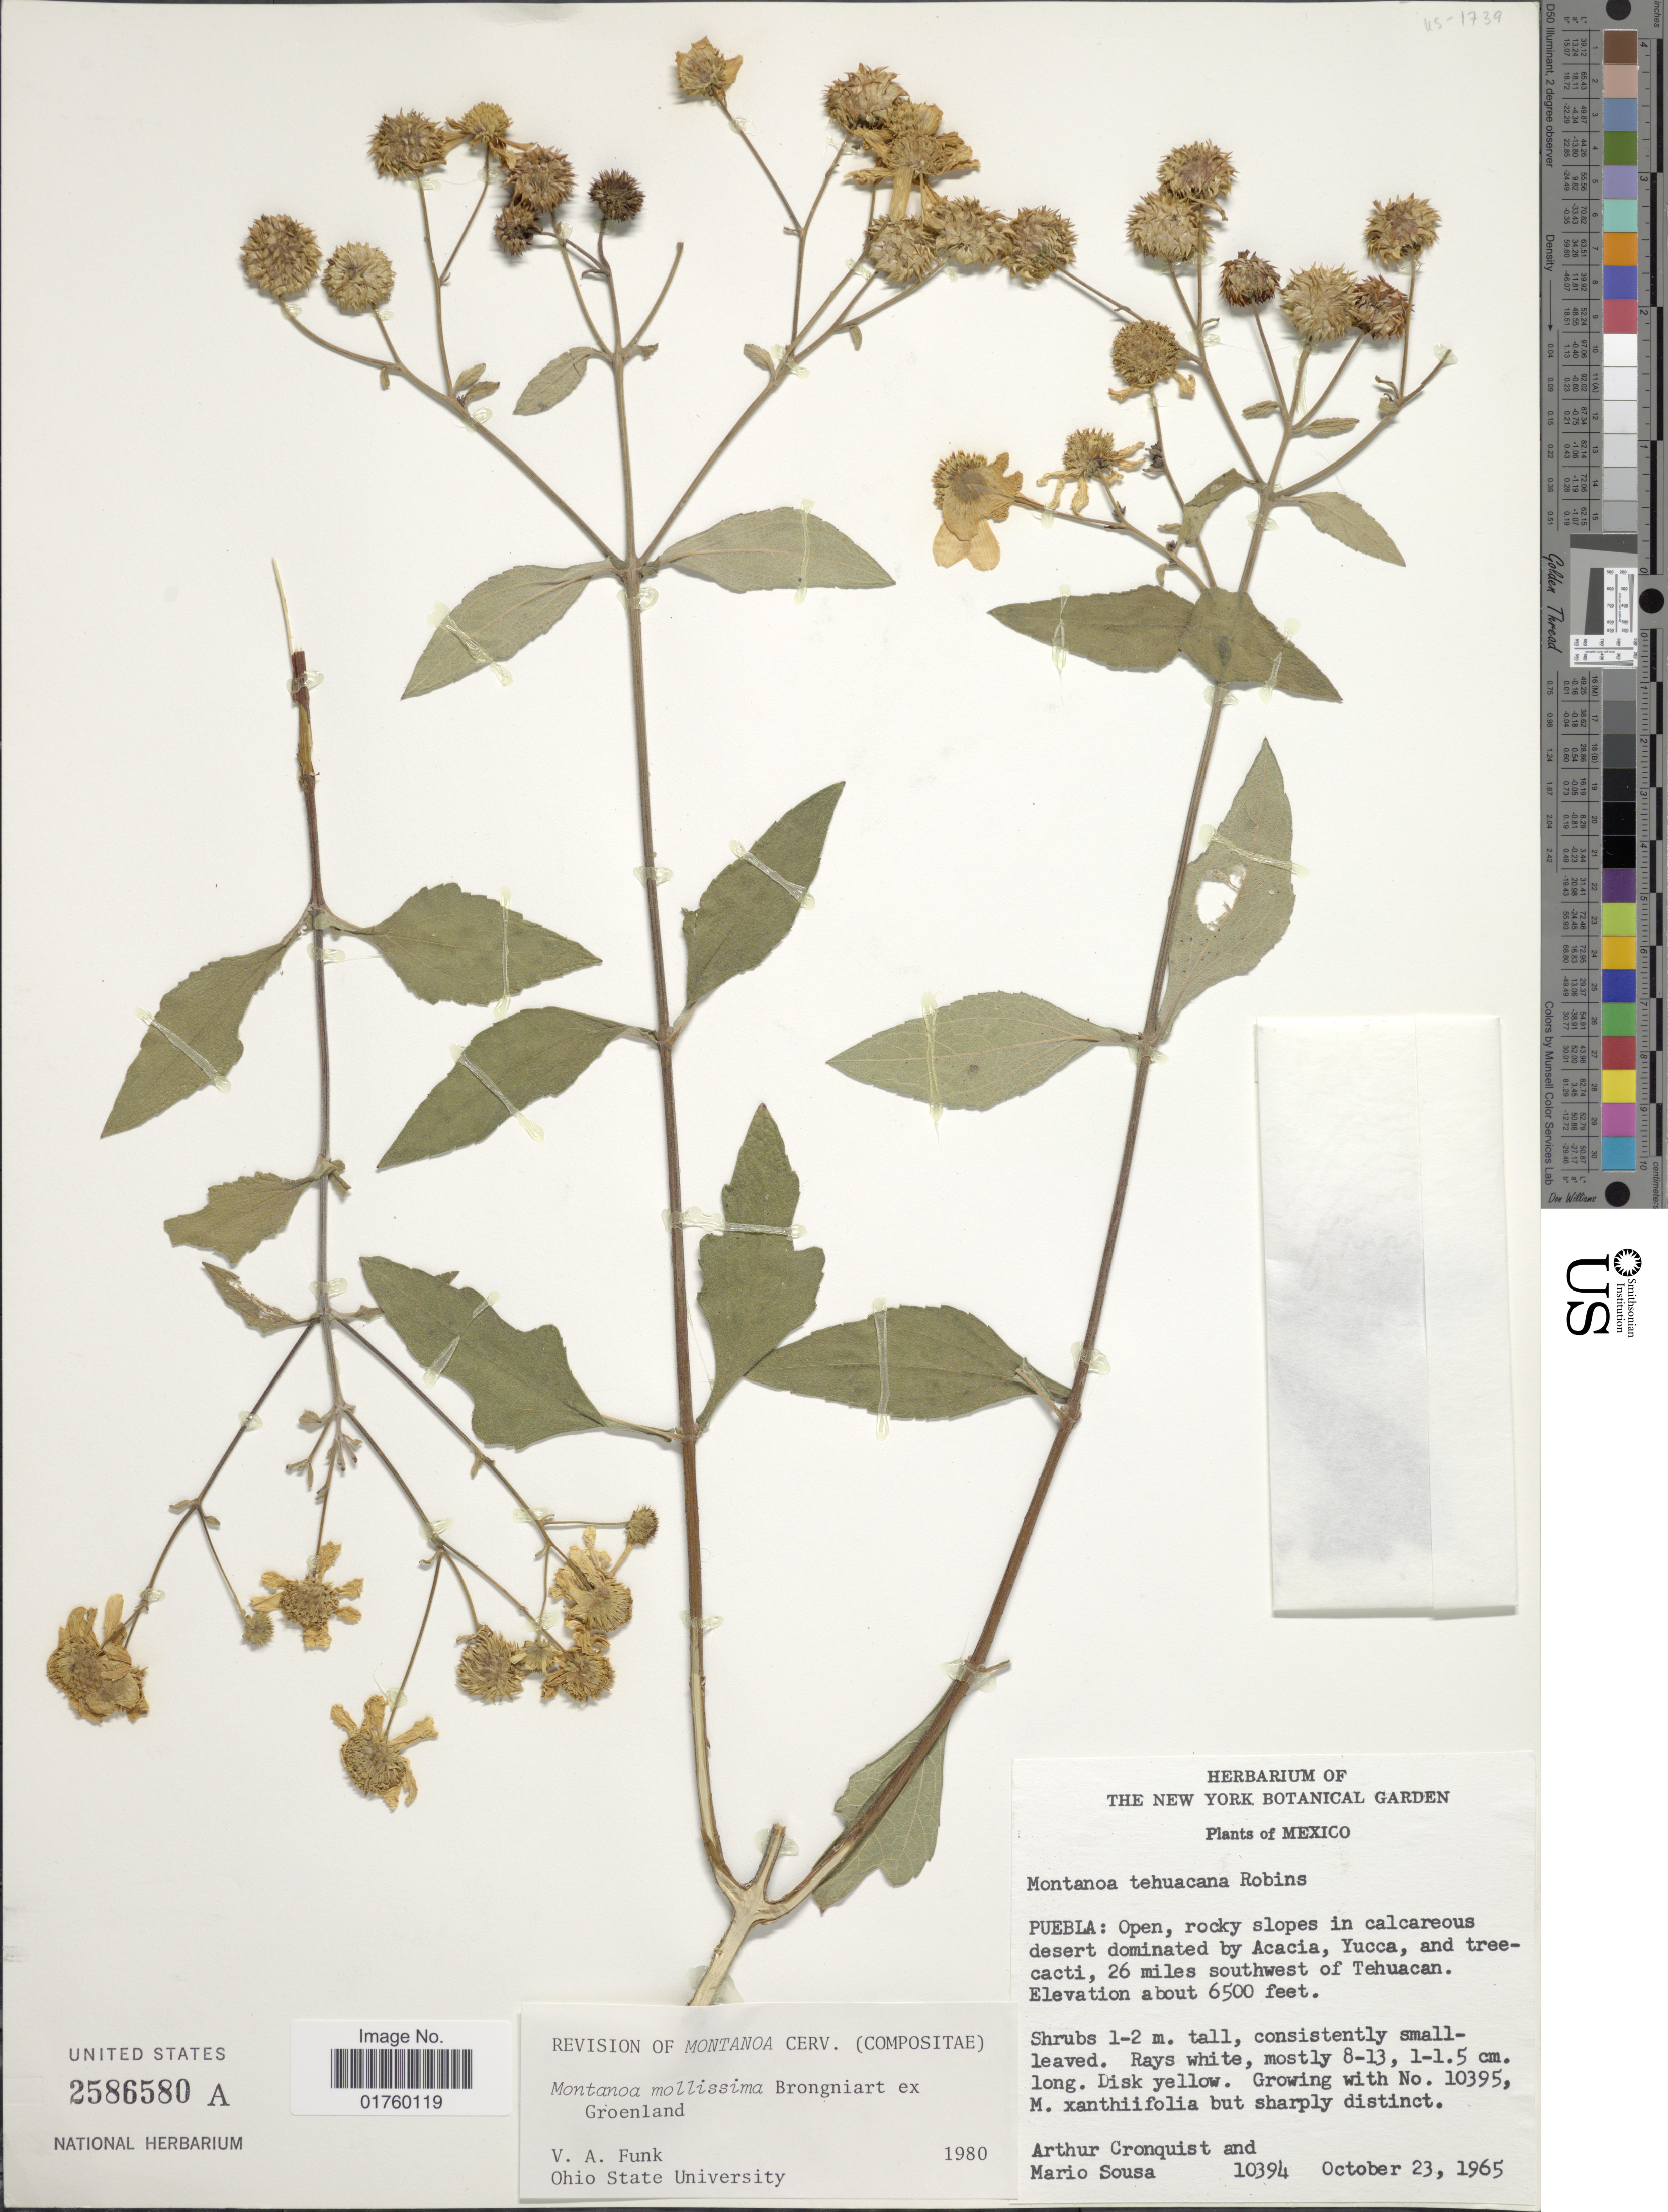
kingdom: Plantae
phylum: Tracheophyta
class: Magnoliopsida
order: Asterales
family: Asteraceae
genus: Montanoa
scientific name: Montanoa mollissima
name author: Brongn. ex Groenland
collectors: A. J. Cronquist & M. Sousa S.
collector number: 10394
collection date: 1965-10-23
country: Mexico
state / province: Puebla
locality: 26 miles southwest of Tehuacan.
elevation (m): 1981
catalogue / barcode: US 2586580A